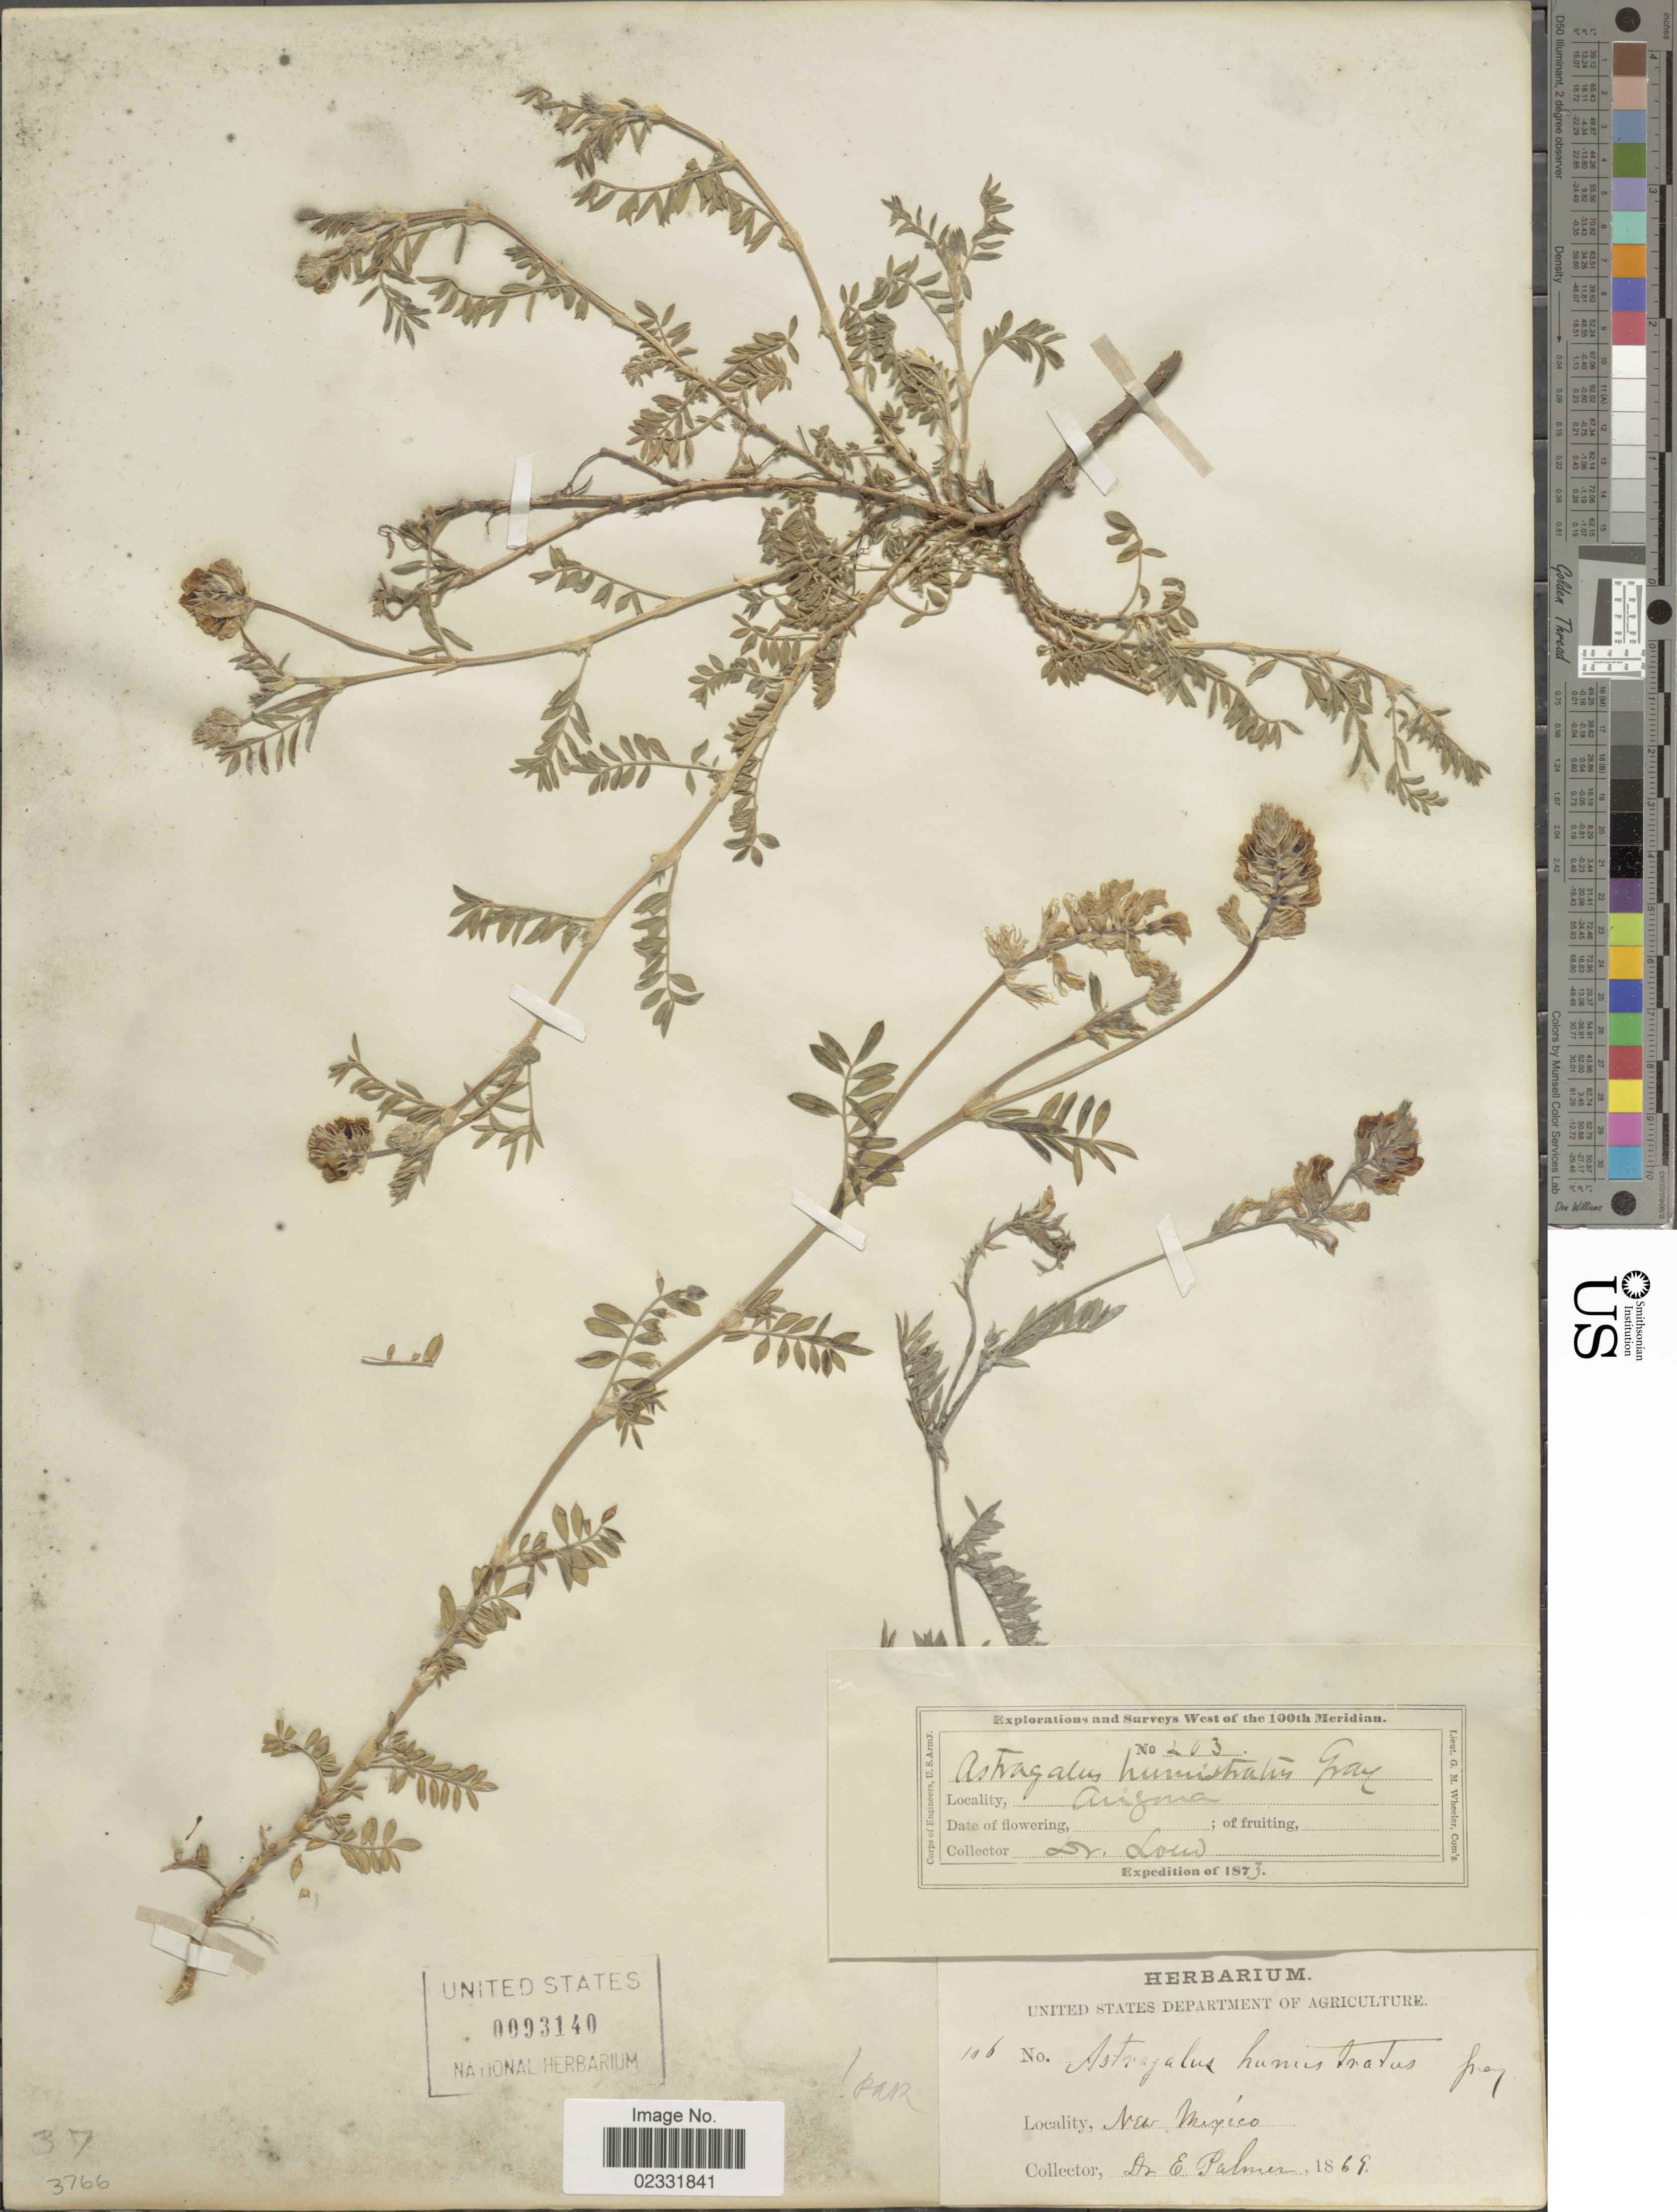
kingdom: Plantae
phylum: Tracheophyta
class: Magnoliopsida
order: Fabales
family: Fabaceae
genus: Astragalus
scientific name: Astragalus humistratus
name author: A. Gray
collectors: Loud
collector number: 203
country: United States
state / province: Arizona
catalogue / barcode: US 93140-2